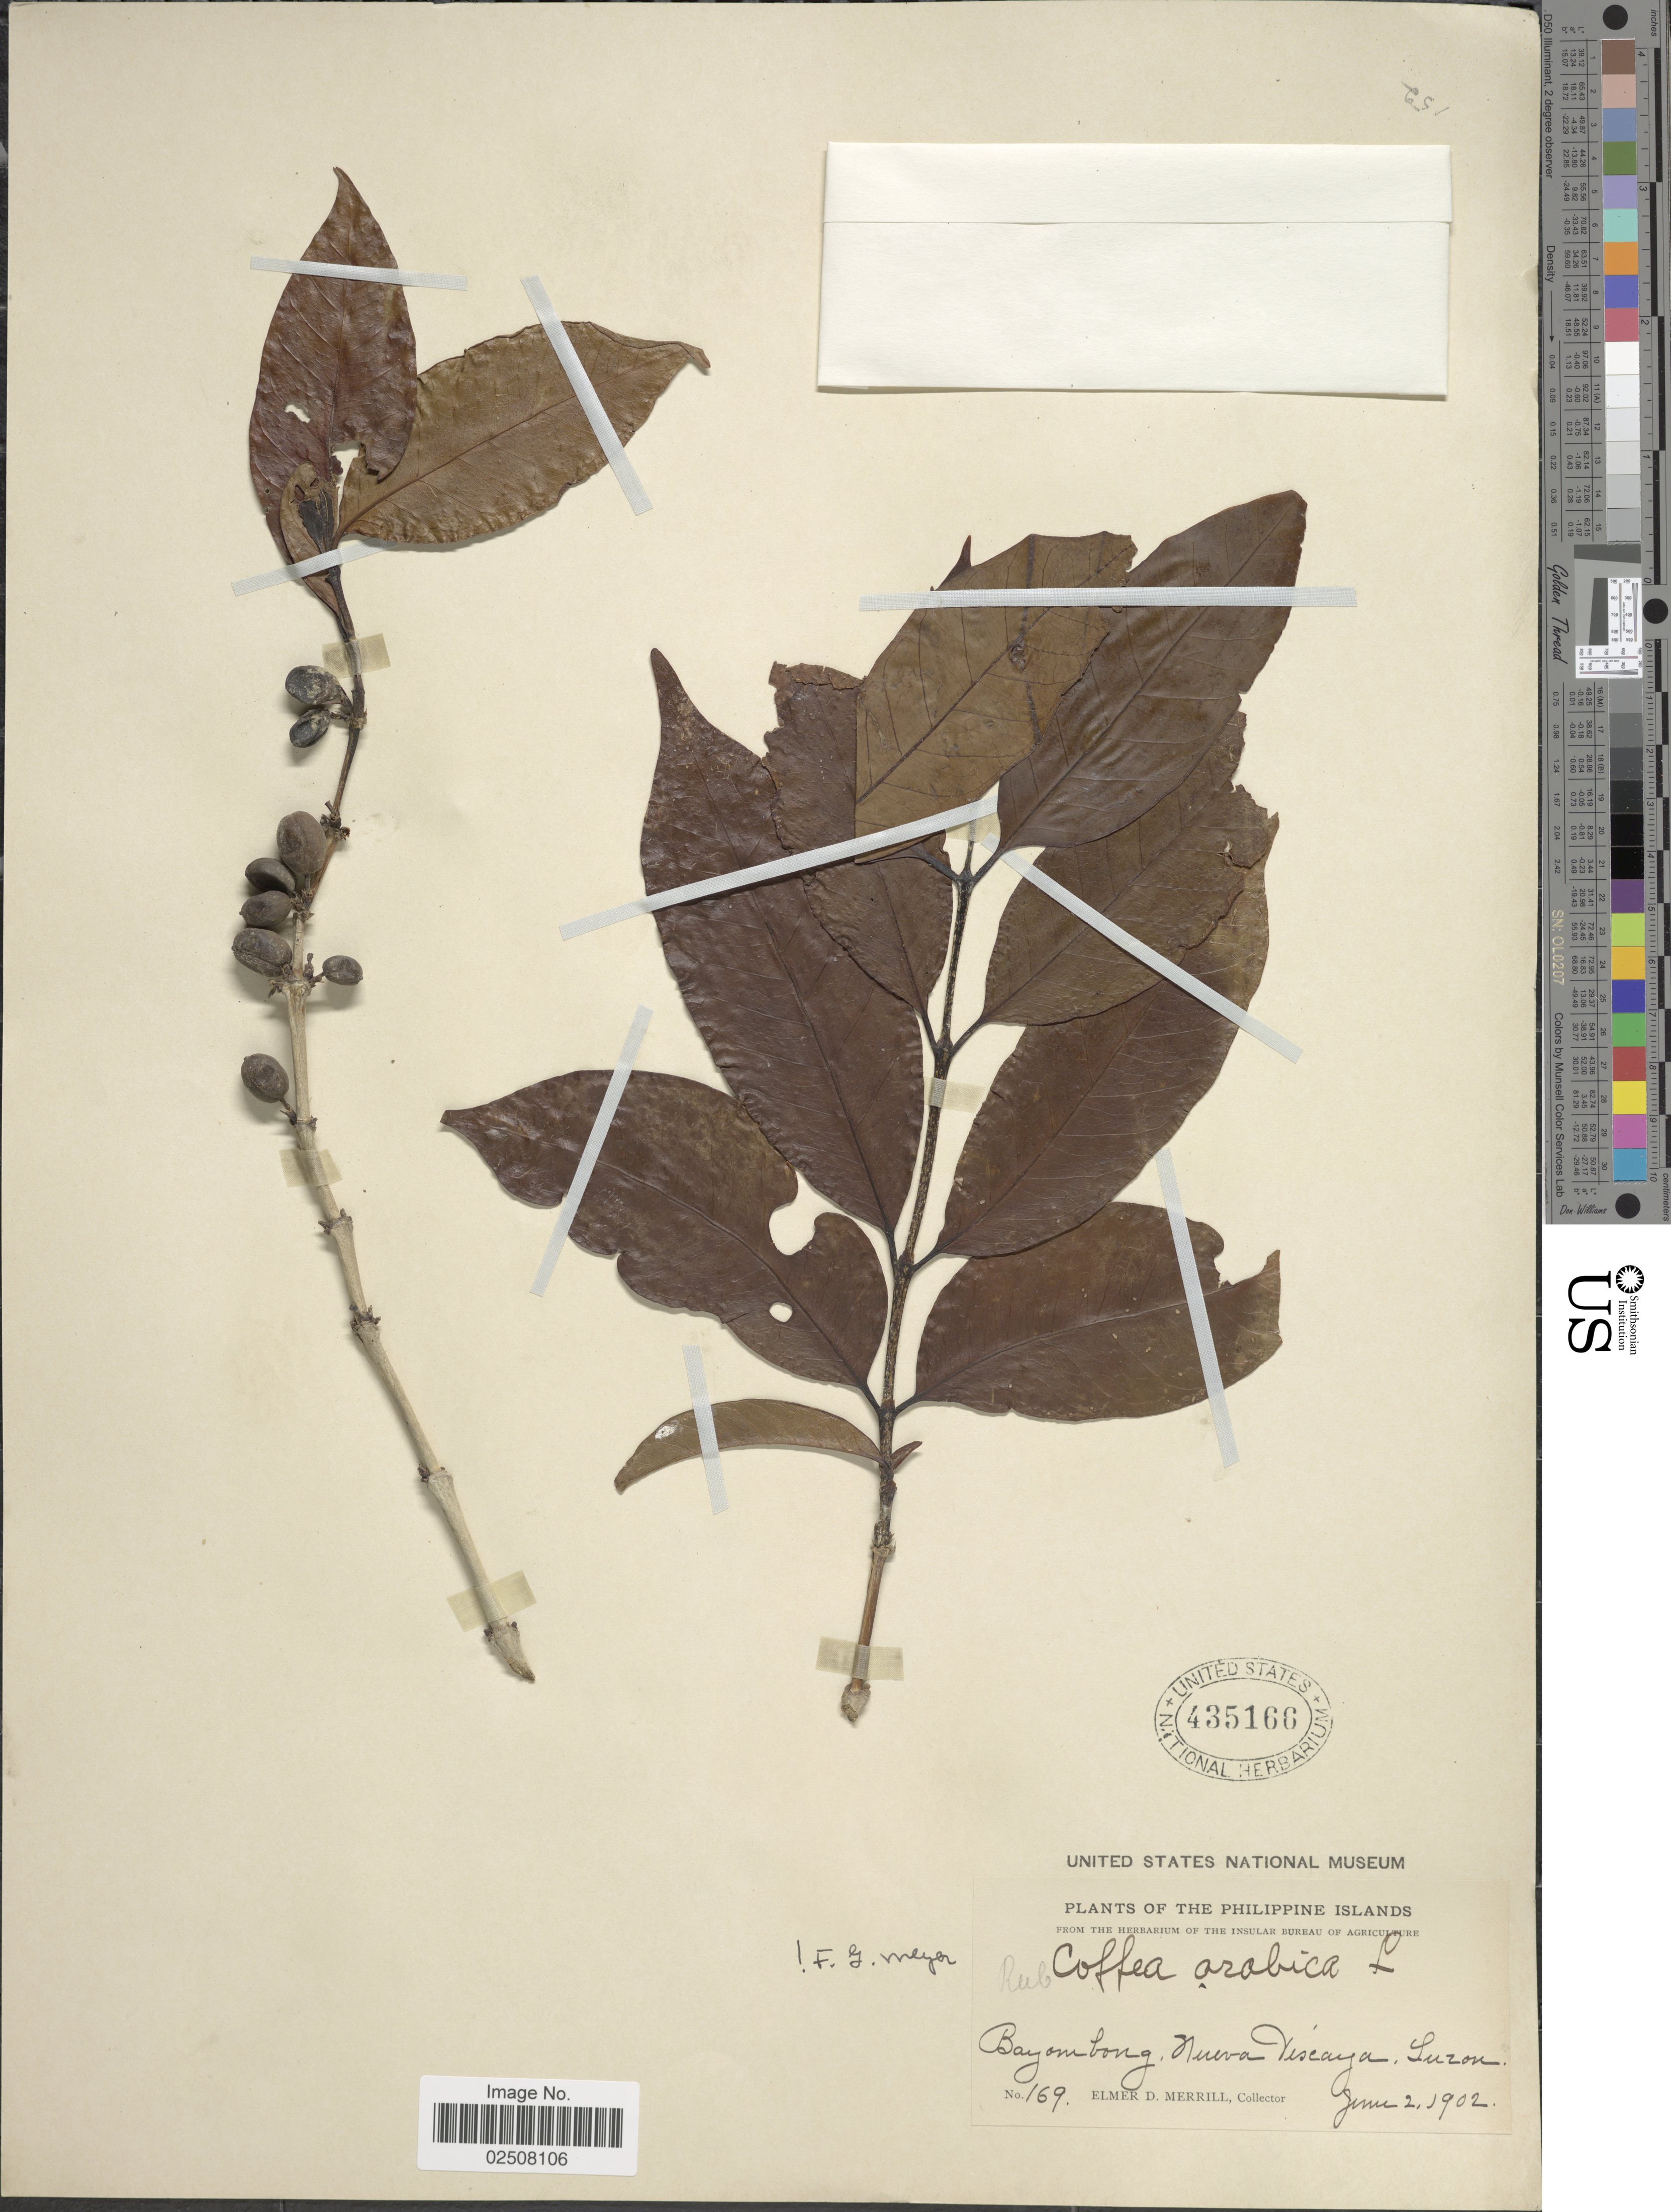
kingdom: Plantae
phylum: Tracheophyta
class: Magnoliopsida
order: Gentianales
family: Rubiaceae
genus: Coffea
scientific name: Coffea arabica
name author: L.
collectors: E. D. Merrill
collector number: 169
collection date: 1902-06-02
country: Philippines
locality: The Philippine Islands, Bayombong, Nueva Viscaya, Luzon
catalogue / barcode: US 435166